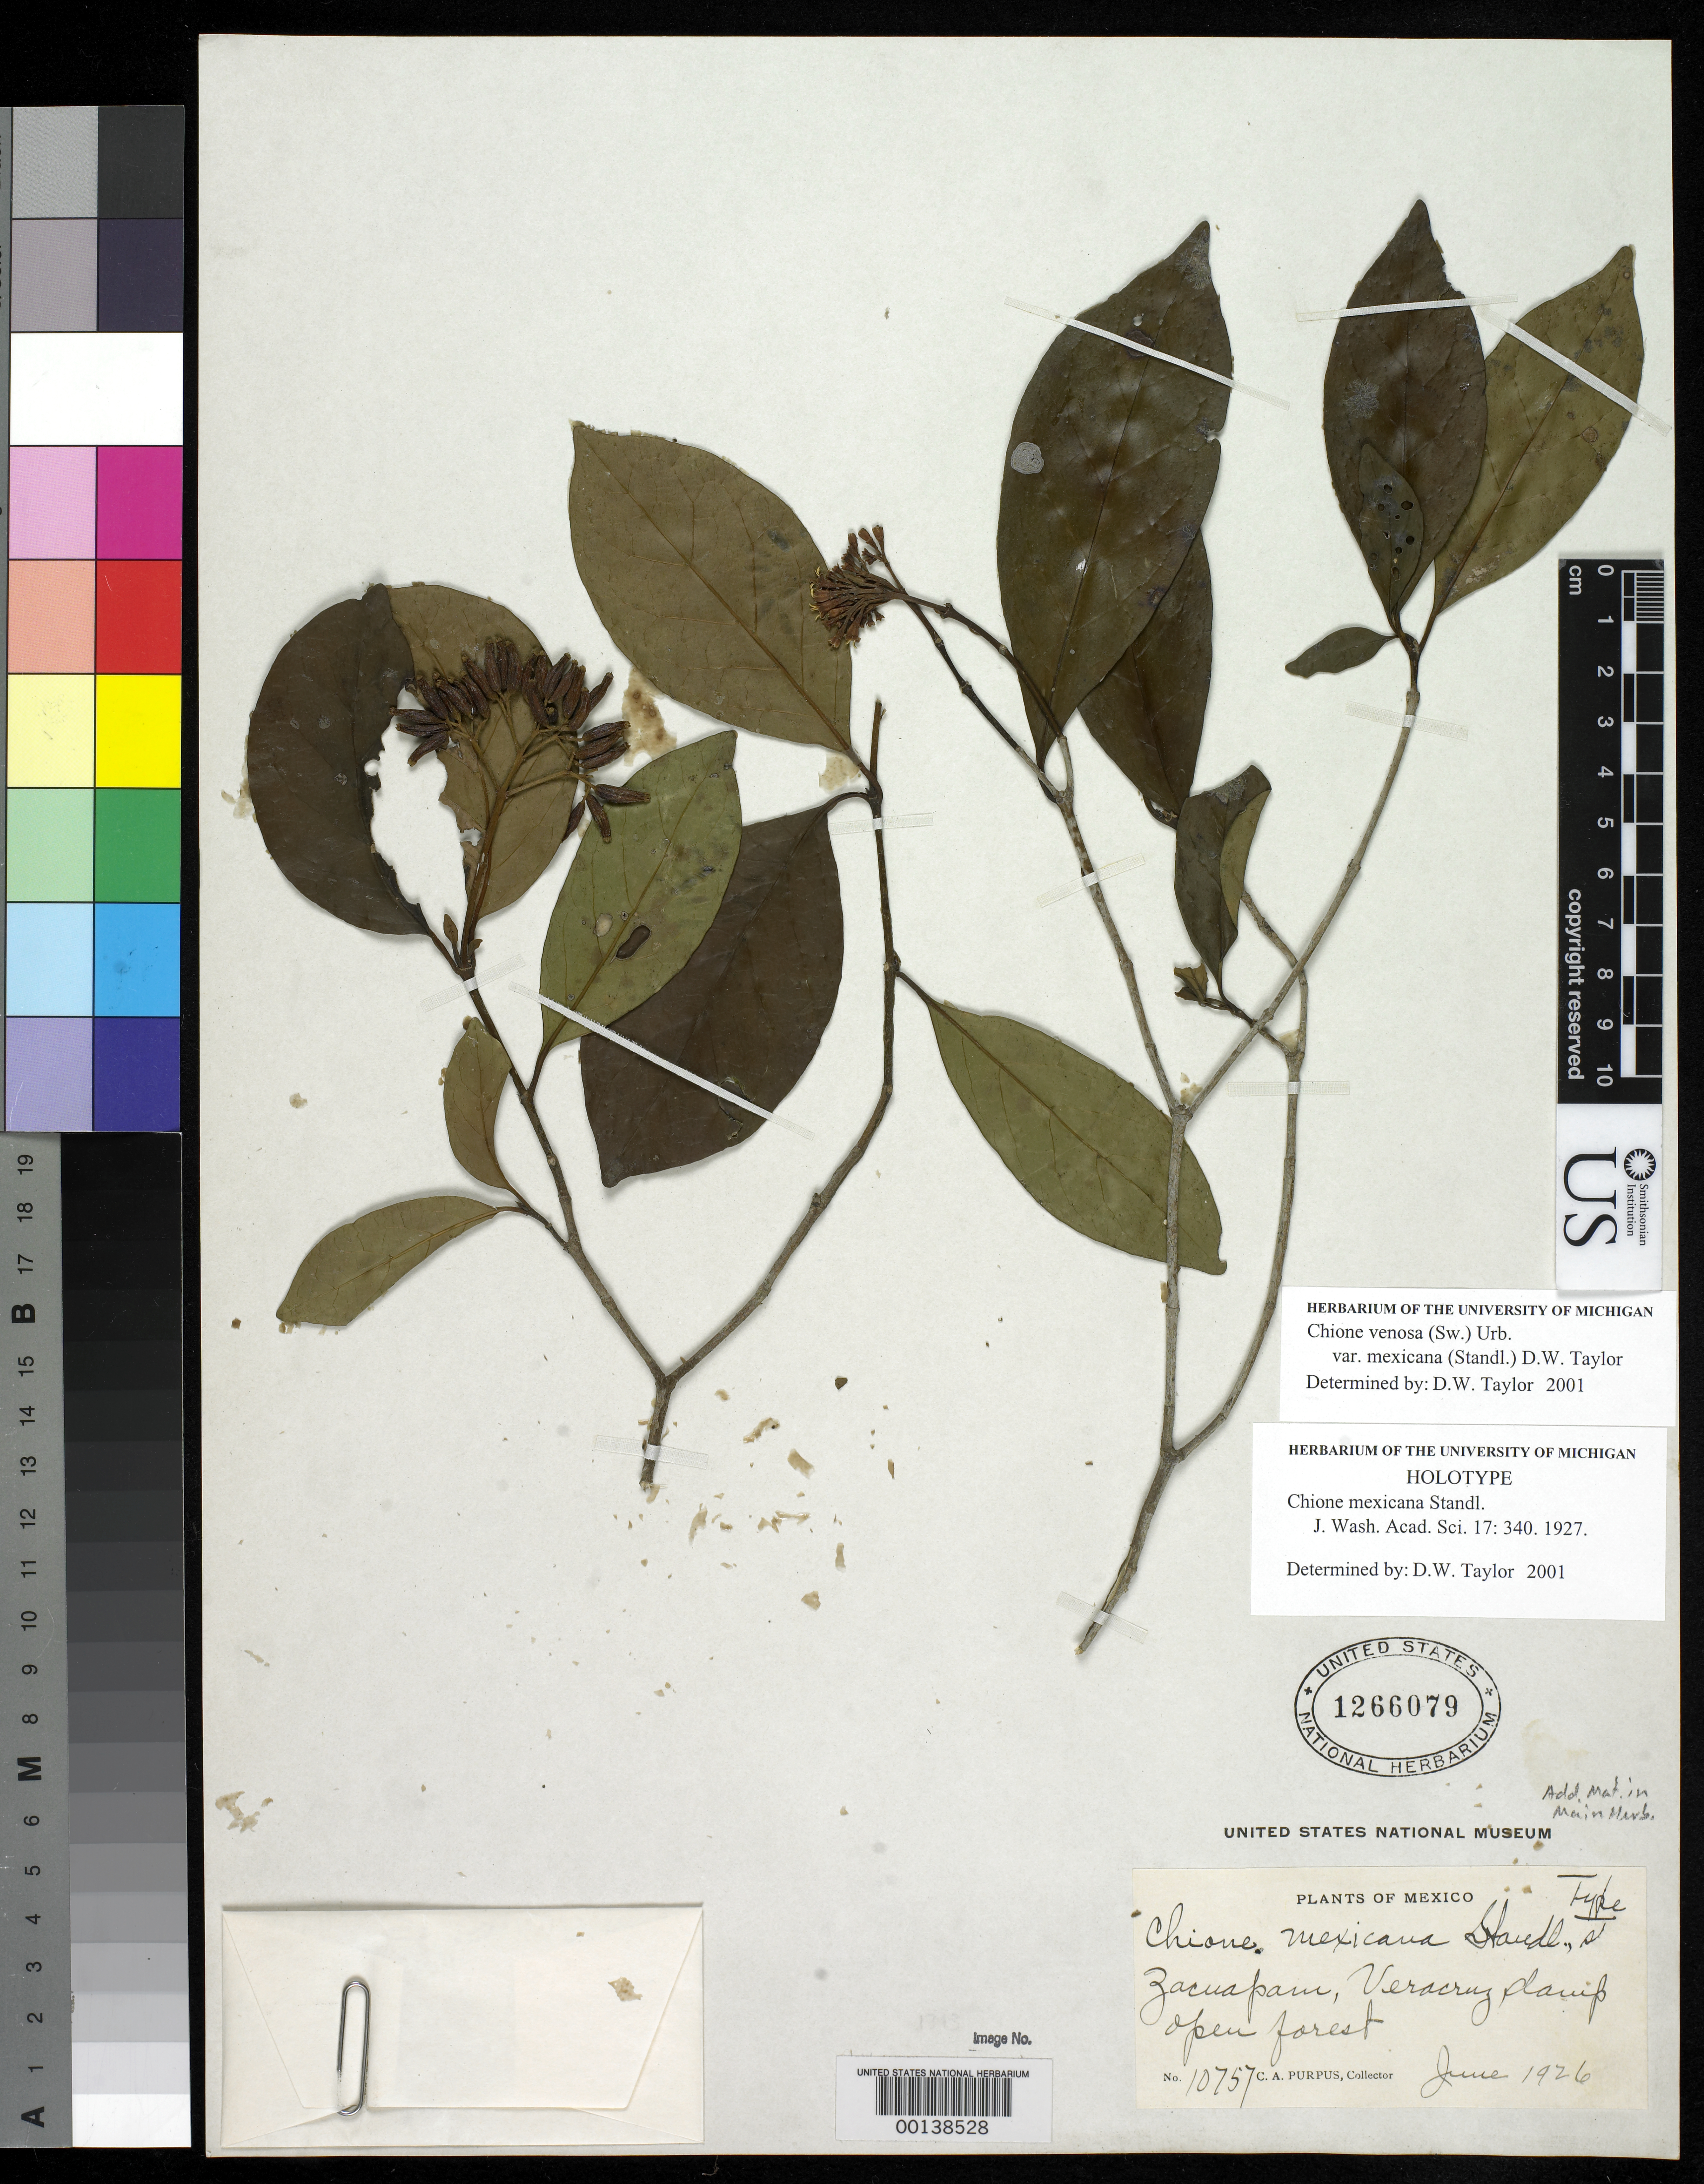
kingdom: Plantae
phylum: Tracheophyta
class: Magnoliopsida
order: Gentianales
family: Rubiaceae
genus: Chione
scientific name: Chione mexicana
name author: Standl.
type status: Holotype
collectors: C. A. Purpus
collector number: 10757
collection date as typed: Jun 1926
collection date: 1926-06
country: Mexico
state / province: Veracruz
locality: Zacuapan.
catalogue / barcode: US 1266079